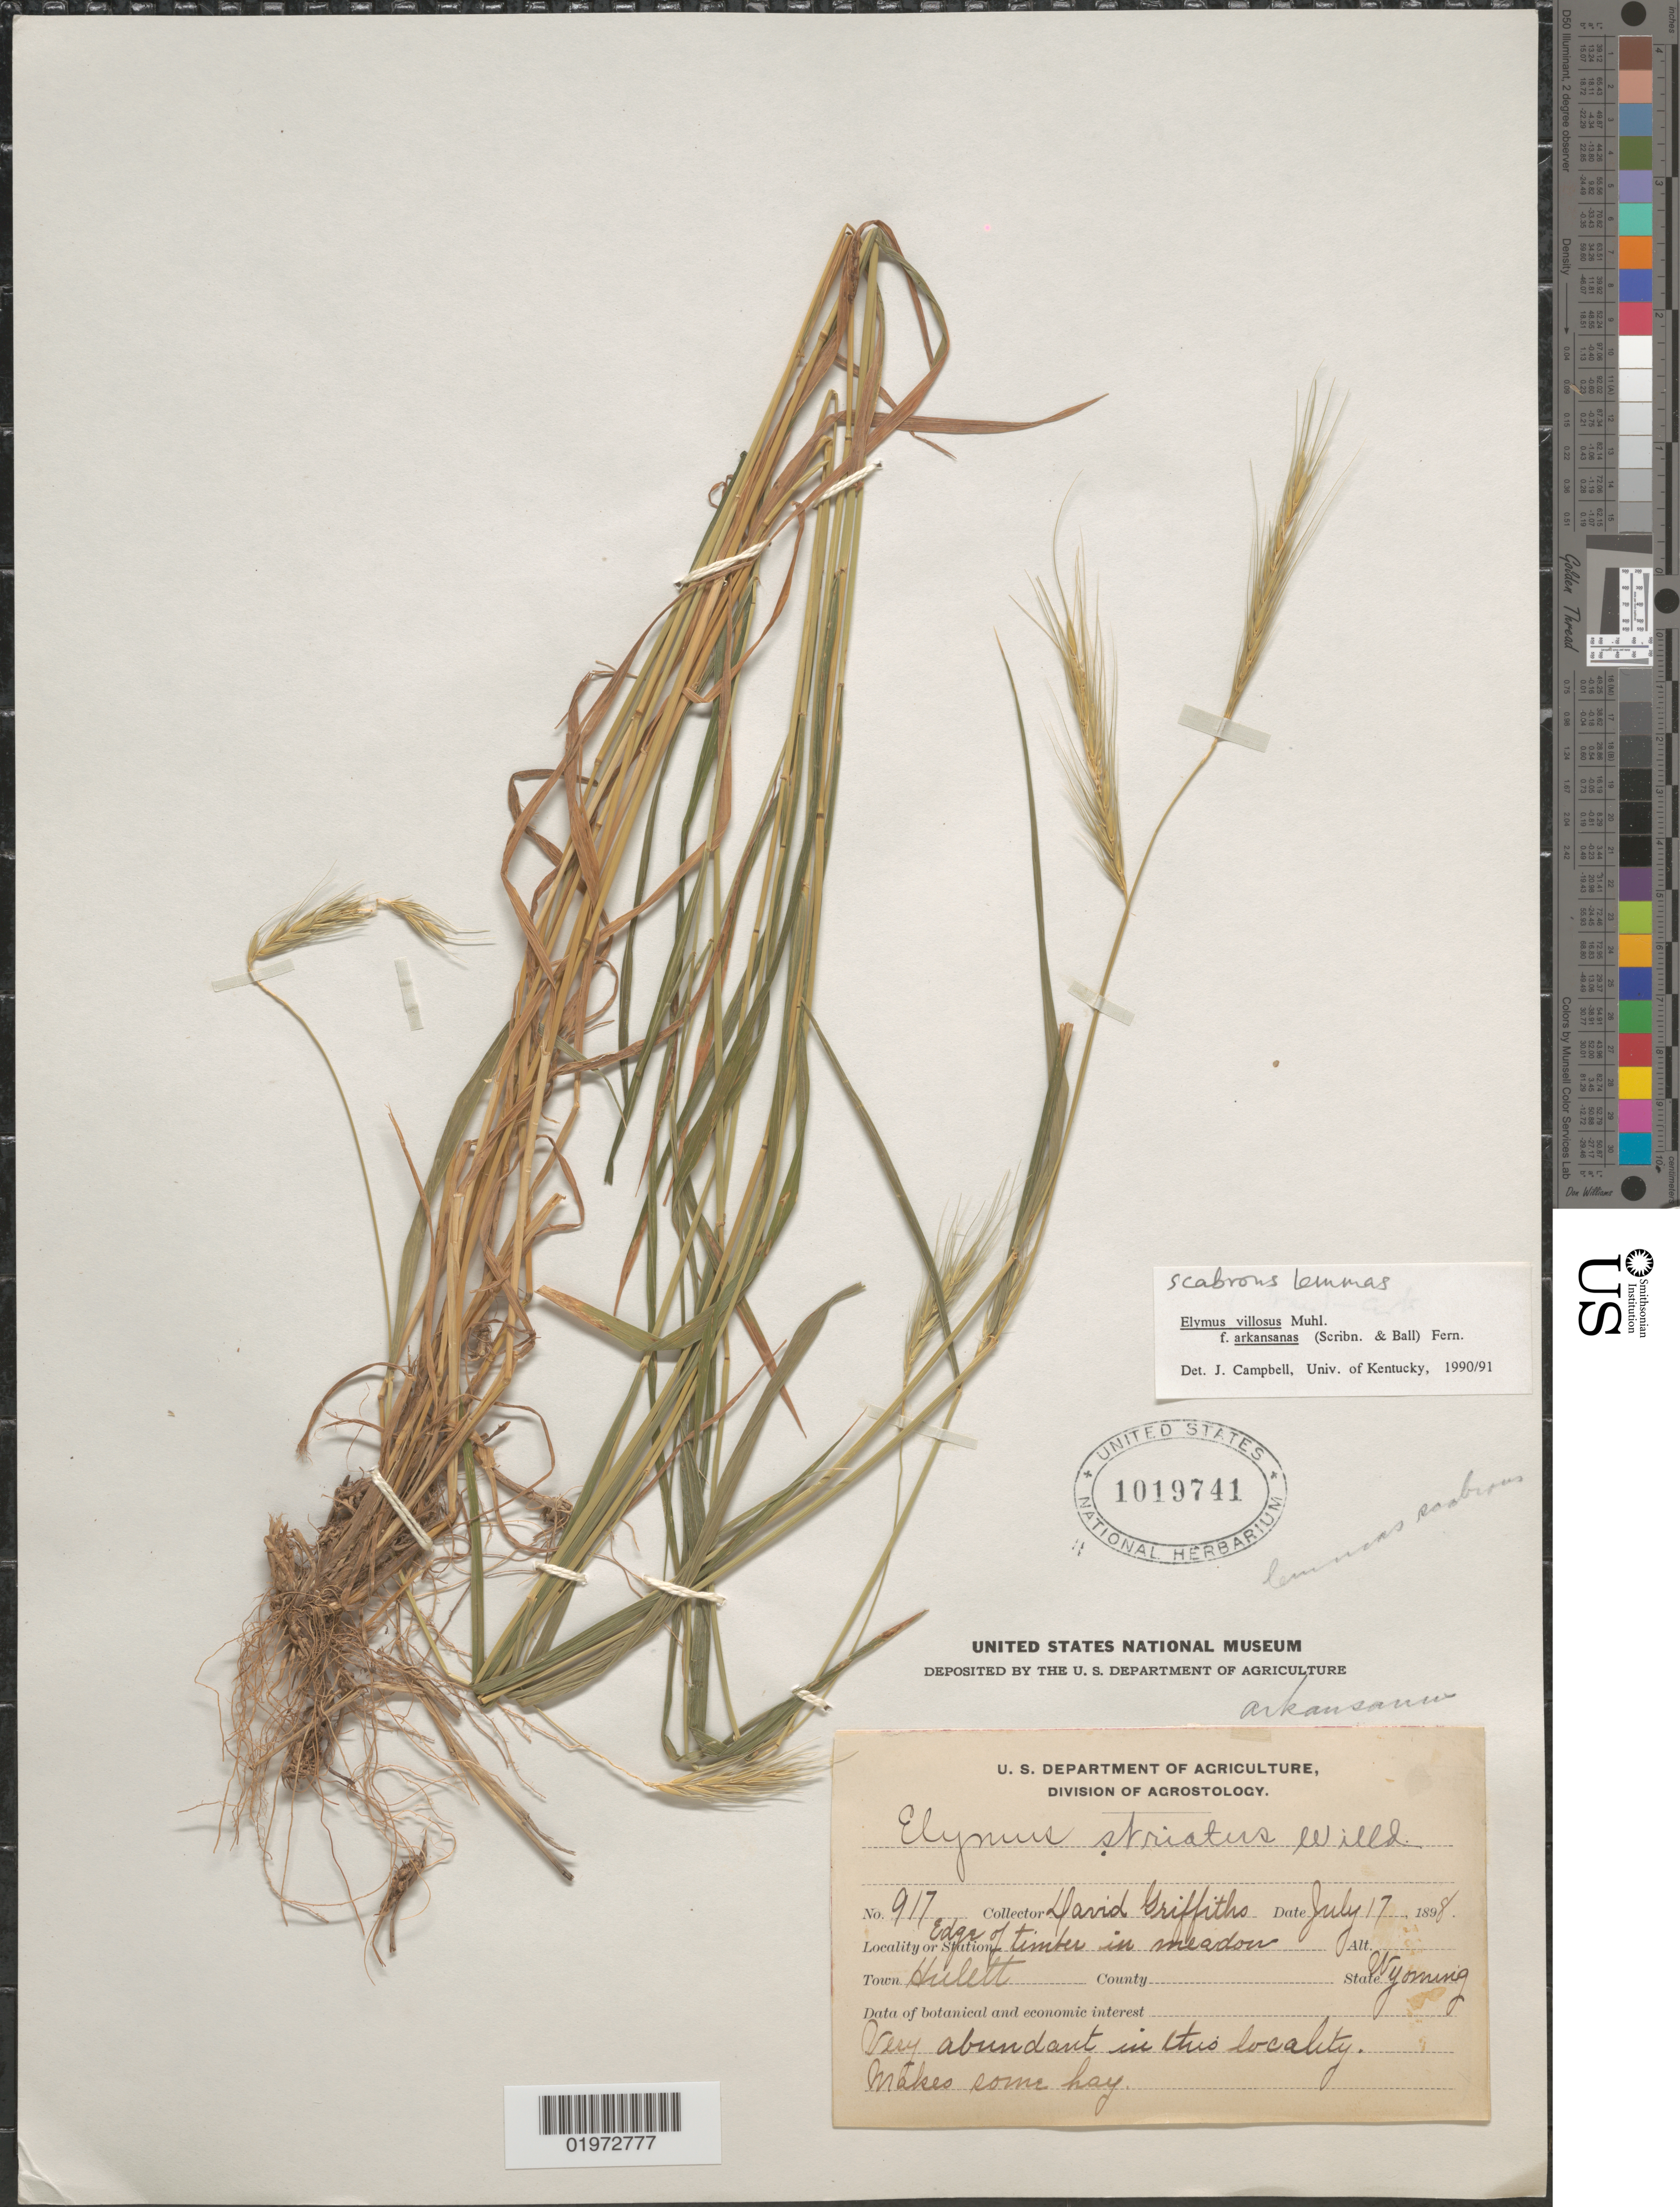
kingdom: Plantae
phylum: Tracheophyta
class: Liliopsida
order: Poales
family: Poaceae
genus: Elymus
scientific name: Elymus villosus var. arkansanus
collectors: D. Griffiths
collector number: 917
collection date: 1898-07-17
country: United States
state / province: Wyoming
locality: Edge of timber in meadow. Town Hullet.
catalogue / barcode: US 1019741